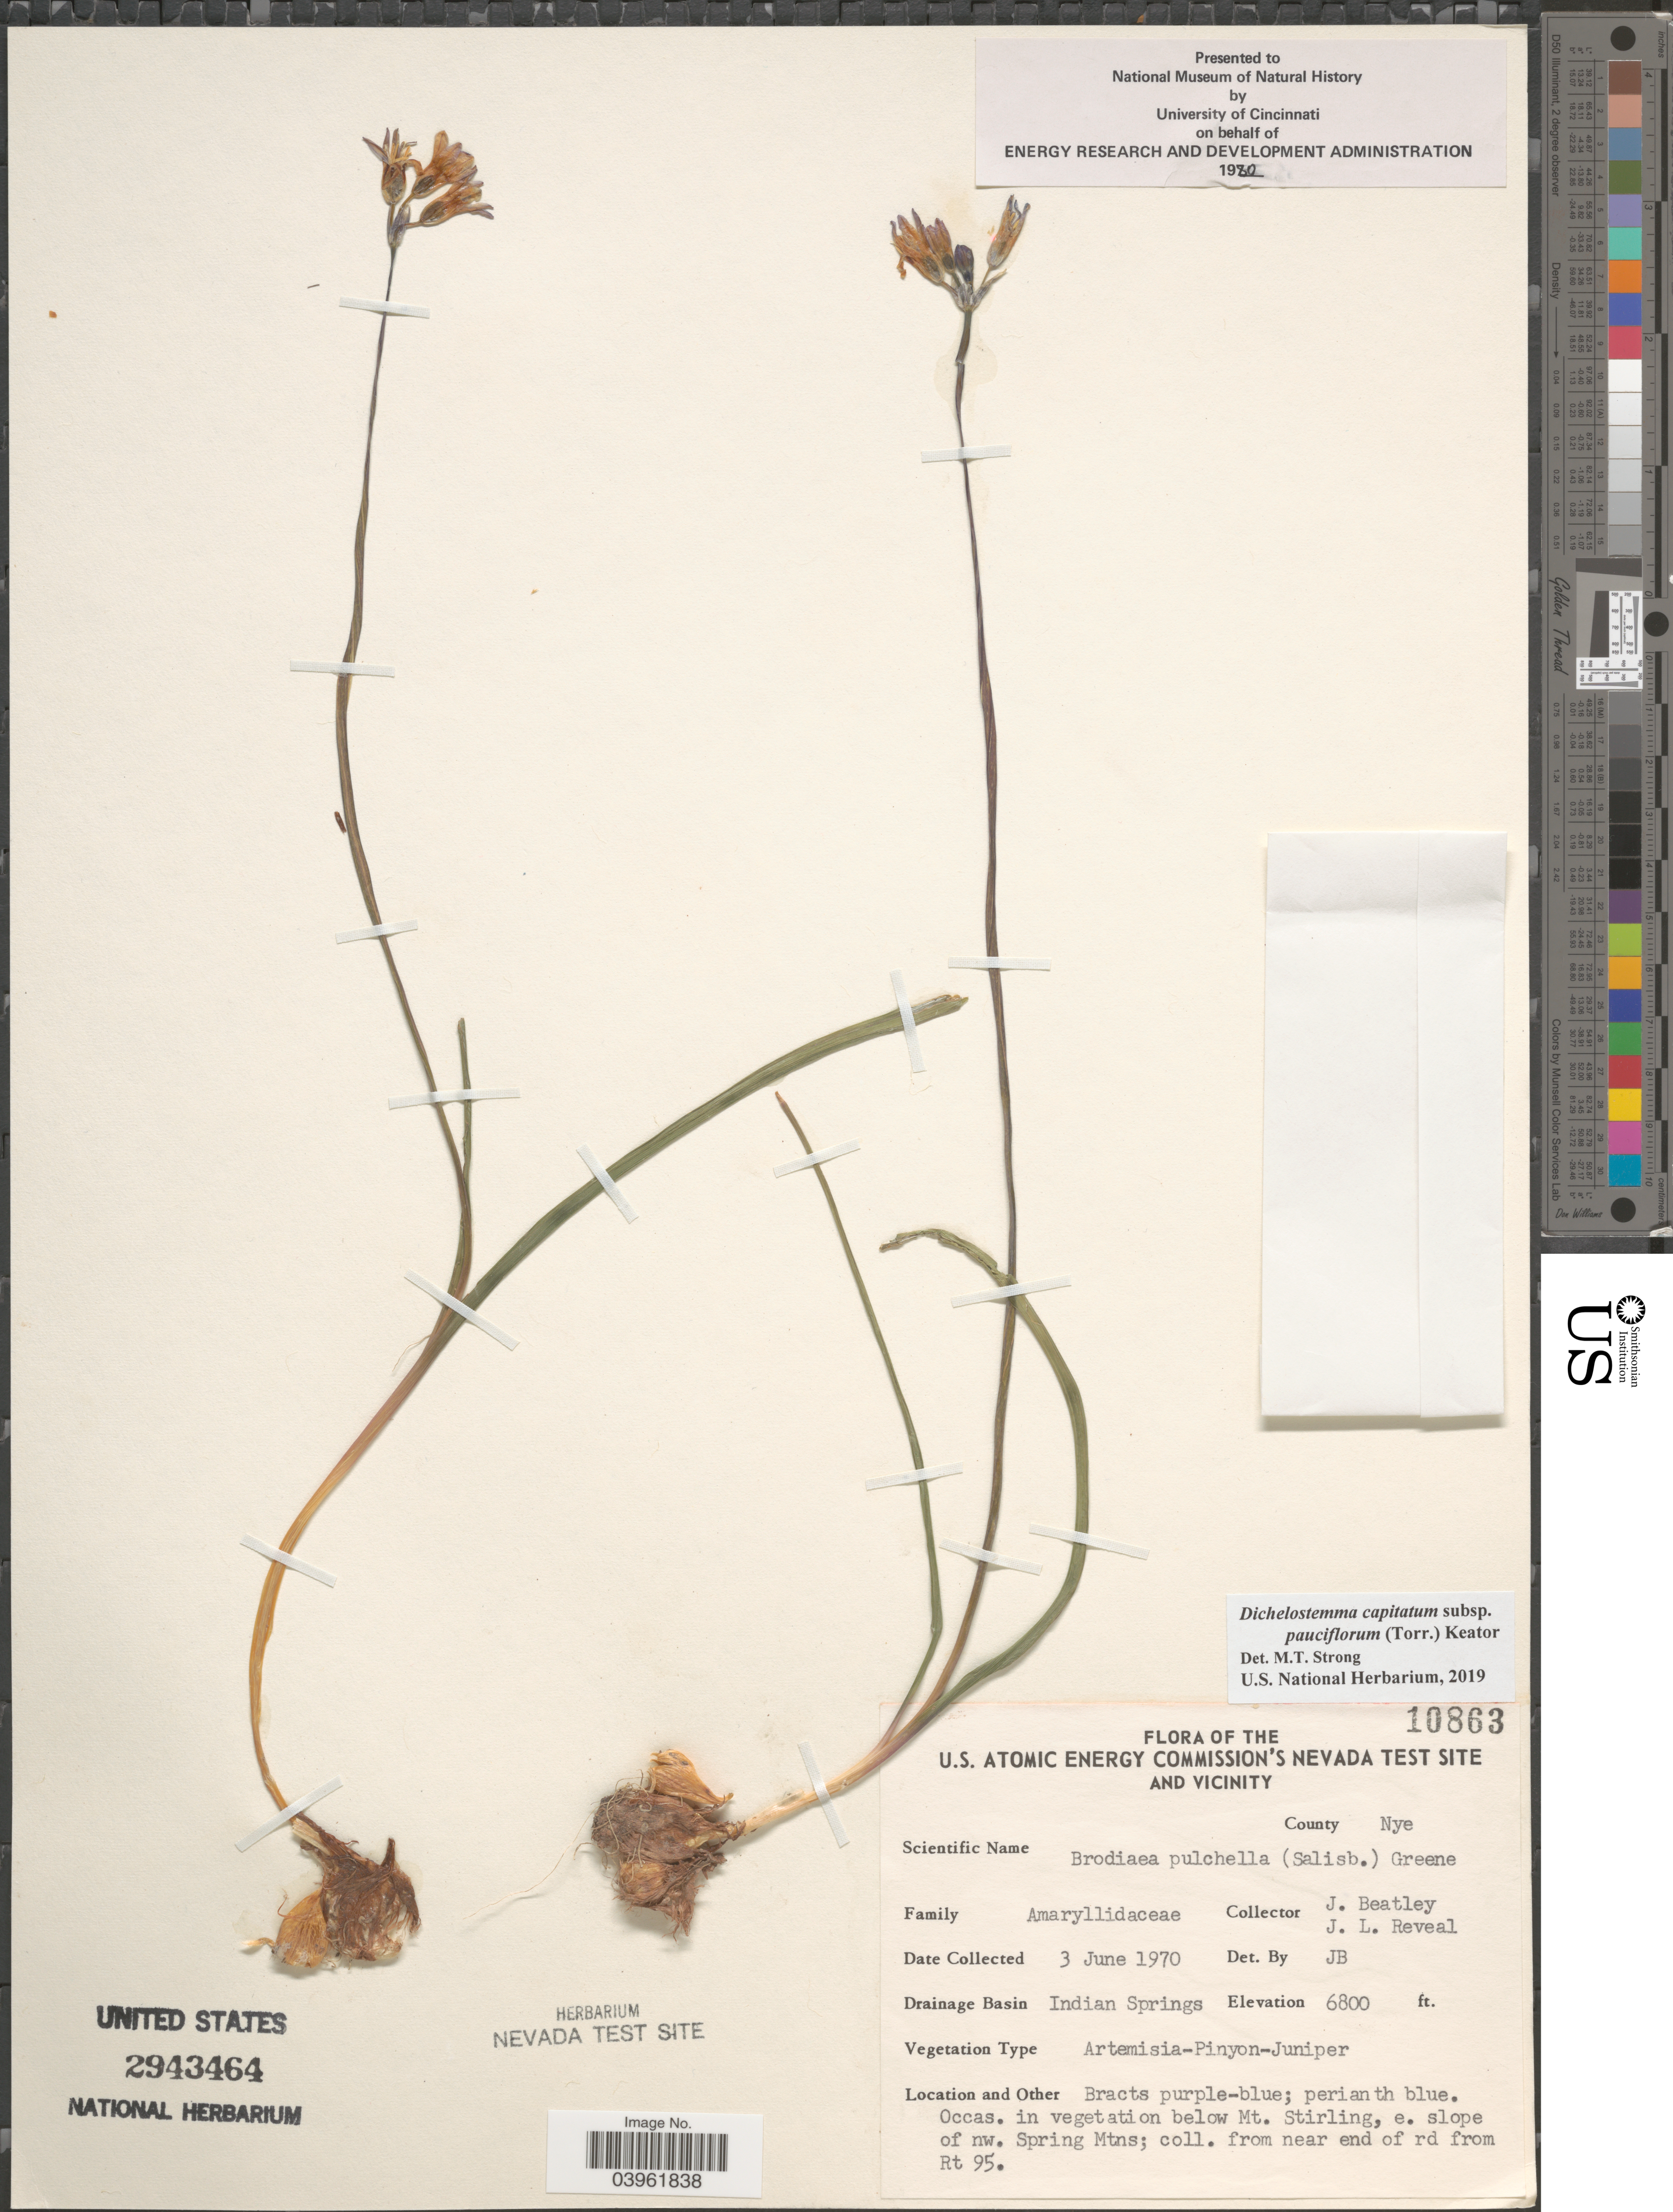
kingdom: Plantae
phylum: Tracheophyta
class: Liliopsida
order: Asparagales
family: Asparagaceae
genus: Dichelostemma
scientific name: Dichelostemma capitatum subsp. pauciflorum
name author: (Torr.) Keator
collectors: J. C. Beatley & J. L. Reveal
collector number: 10863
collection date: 1970-06-03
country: United States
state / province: Nevada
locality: U.S. Atomic Energy Commission's Nevada Test Site and vicinity. County Nye. Drainage Basin Indian Springs. Below Mt. Stirling, e. slope of nw. Spring Mtns; coll. from near end of rd from Rt 95.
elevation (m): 2073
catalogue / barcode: US 2943464